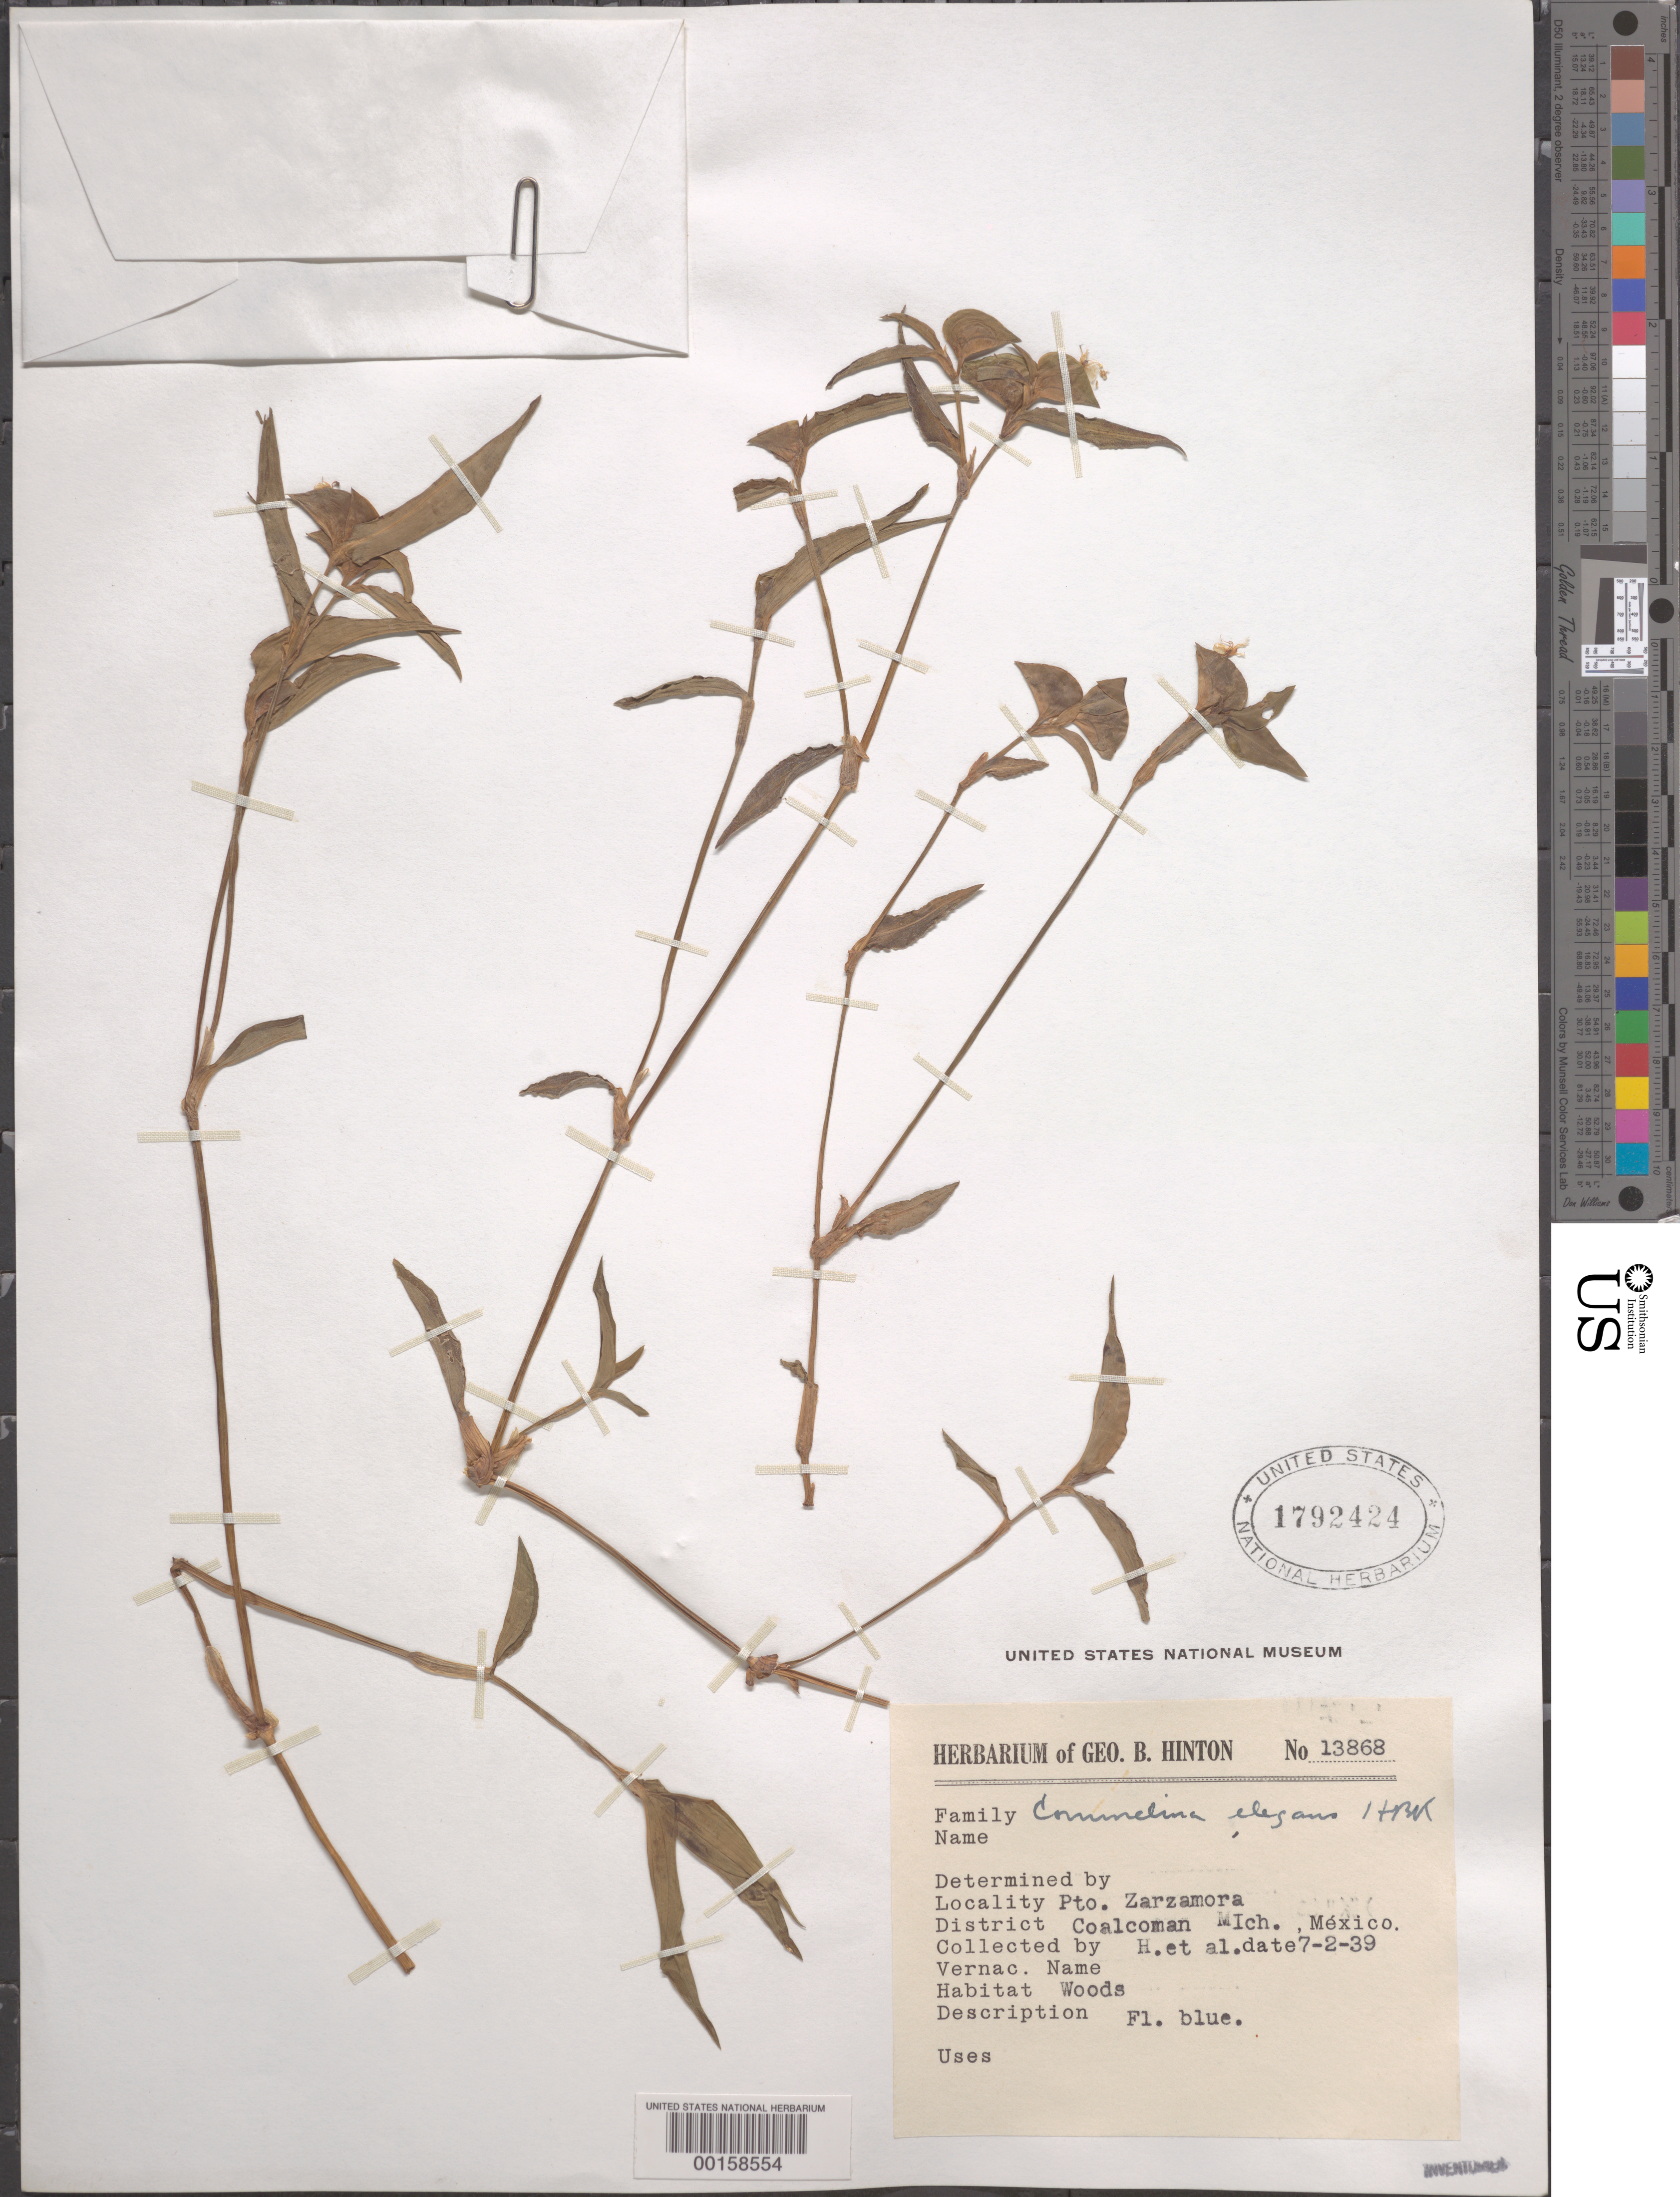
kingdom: Plantae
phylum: Tracheophyta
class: Liliopsida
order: Commelinales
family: Commelinaceae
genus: Commelina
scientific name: Commelina erecta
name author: L.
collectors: G. B. Hinton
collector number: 13868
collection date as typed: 02 Jul 1939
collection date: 1939-07-02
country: Mexico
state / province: Michoacán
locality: Coalcomán; Pto Zarzamora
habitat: Woods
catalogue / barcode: US 1792424